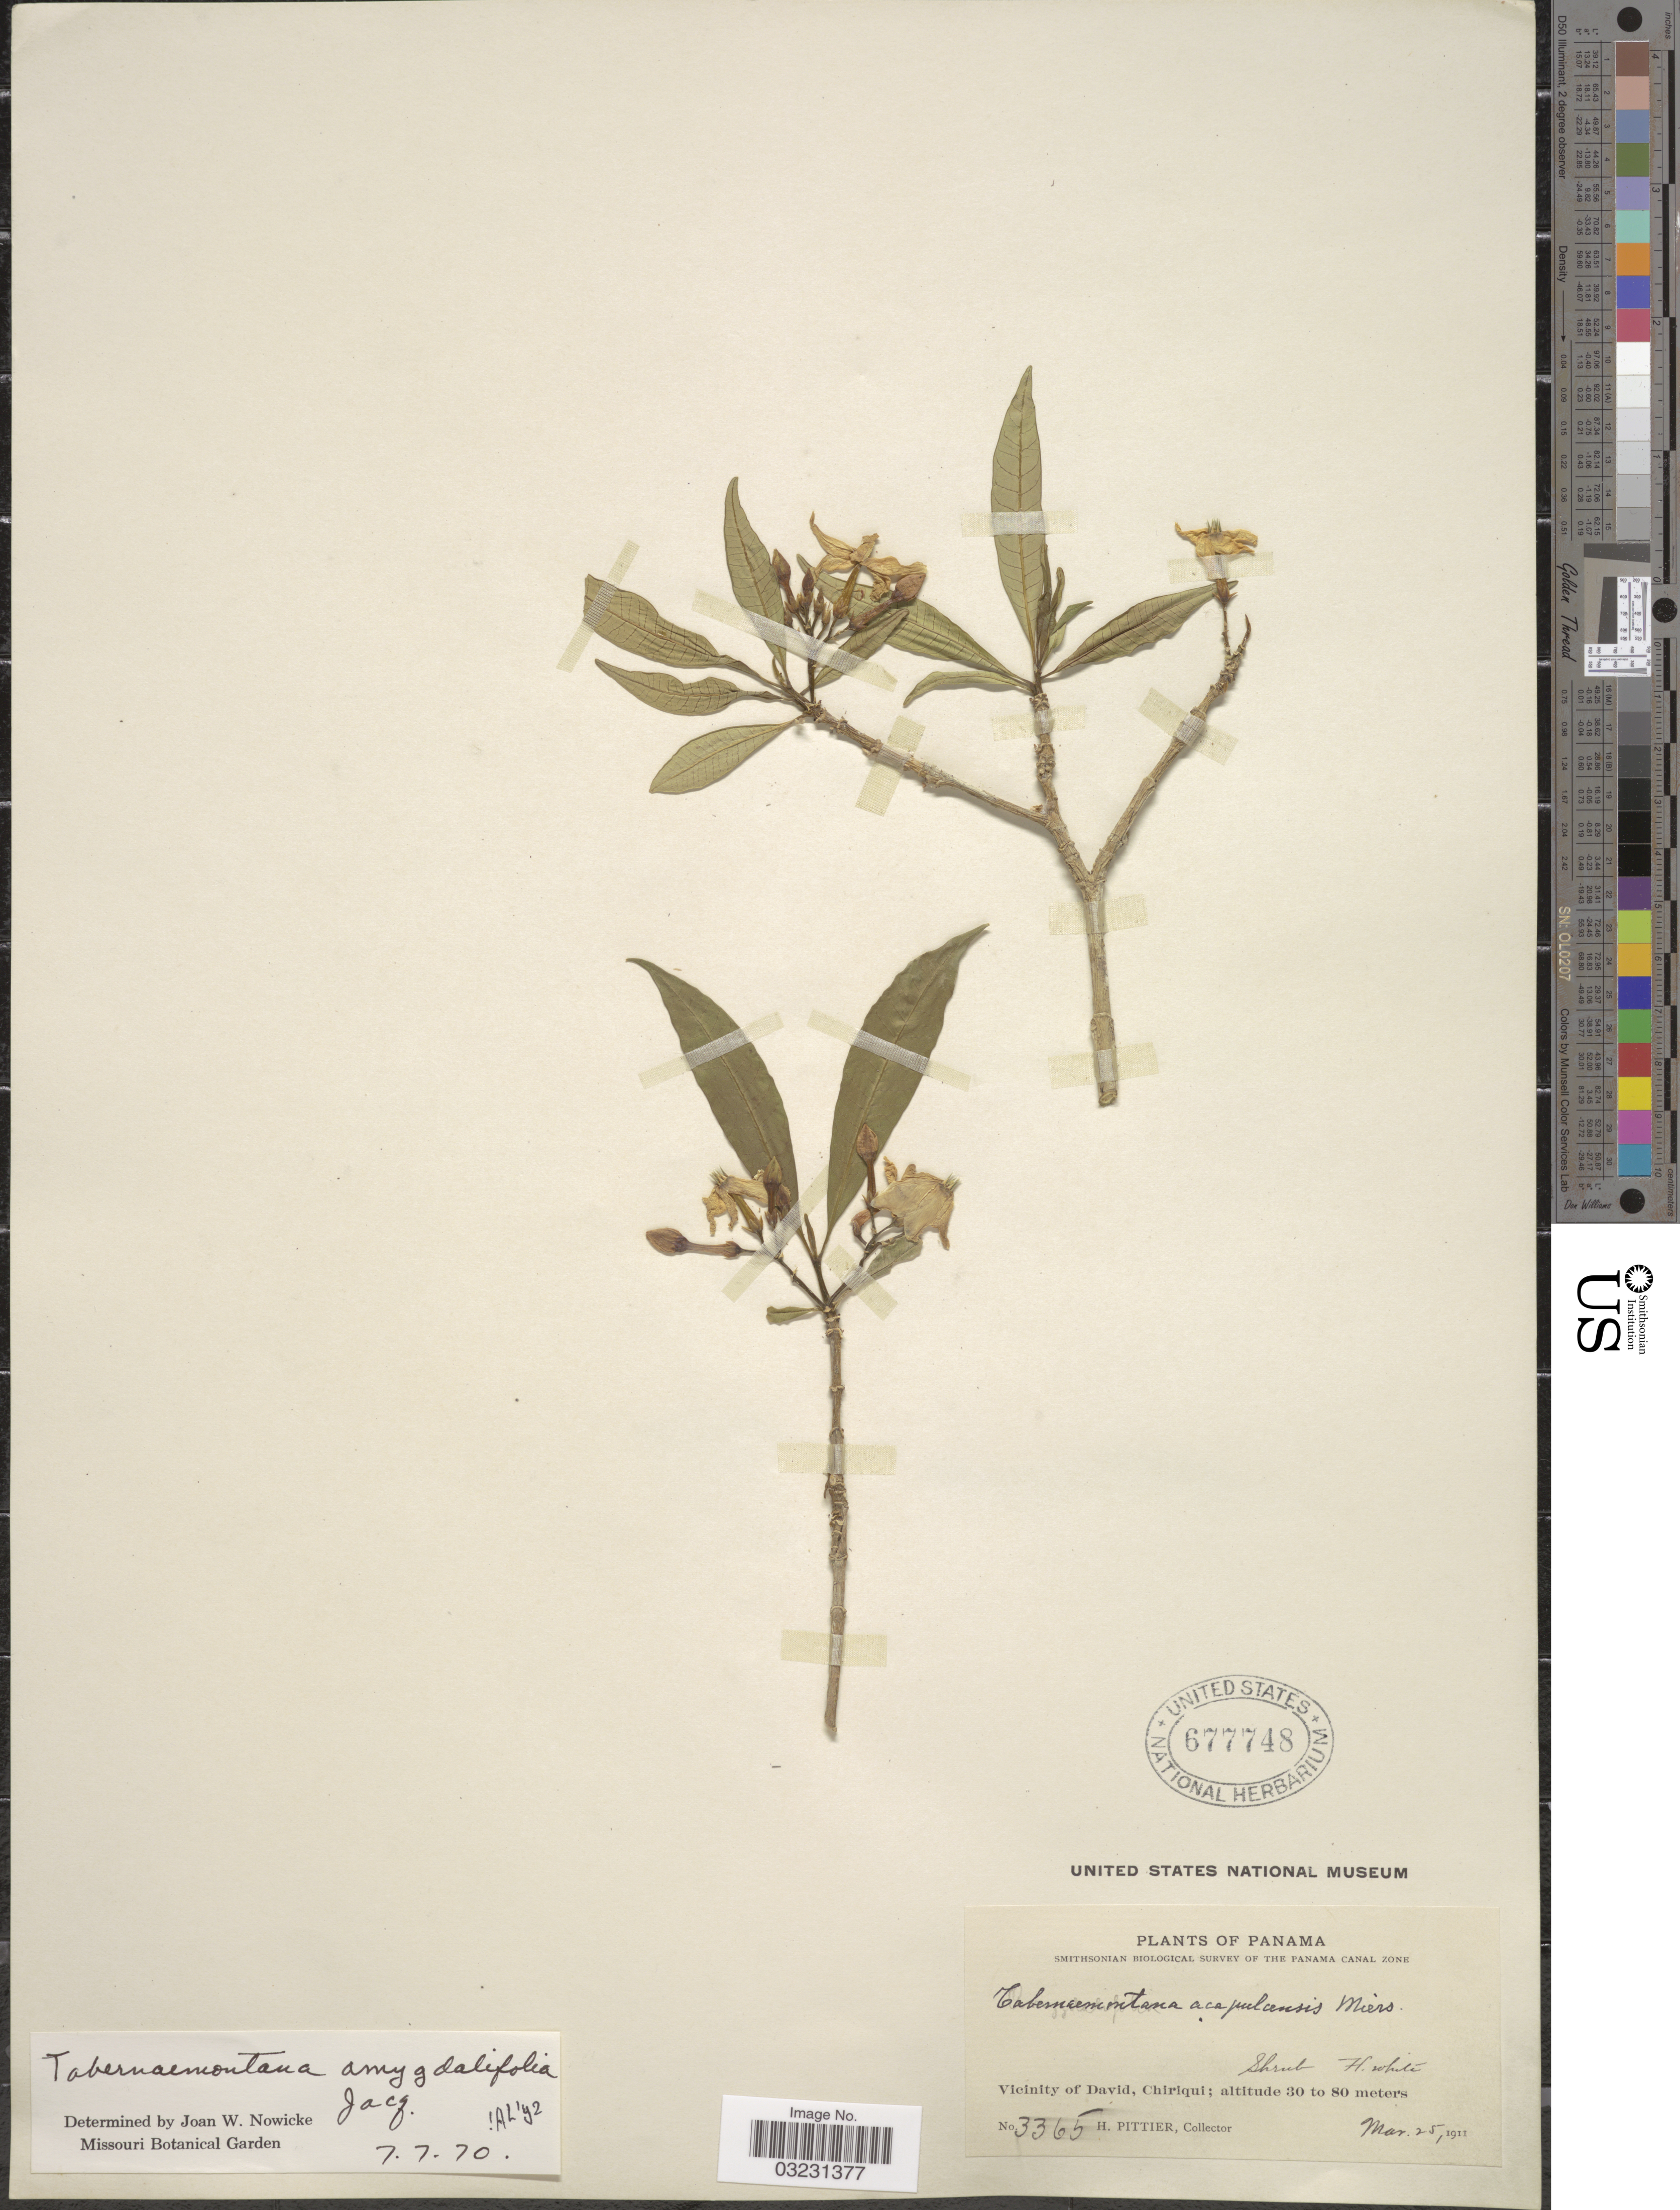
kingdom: Plantae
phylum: Tracheophyta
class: Magnoliopsida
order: Gentianales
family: Apocynaceae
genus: Tabernaemontana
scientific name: Tabernaemontana amygdalifolia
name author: Jacq.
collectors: H. F. Pittier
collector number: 3365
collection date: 1911-03-25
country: Panama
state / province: Chiriqui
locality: Panama Canal Zone. Vicinity of David.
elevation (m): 30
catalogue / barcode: US 677748